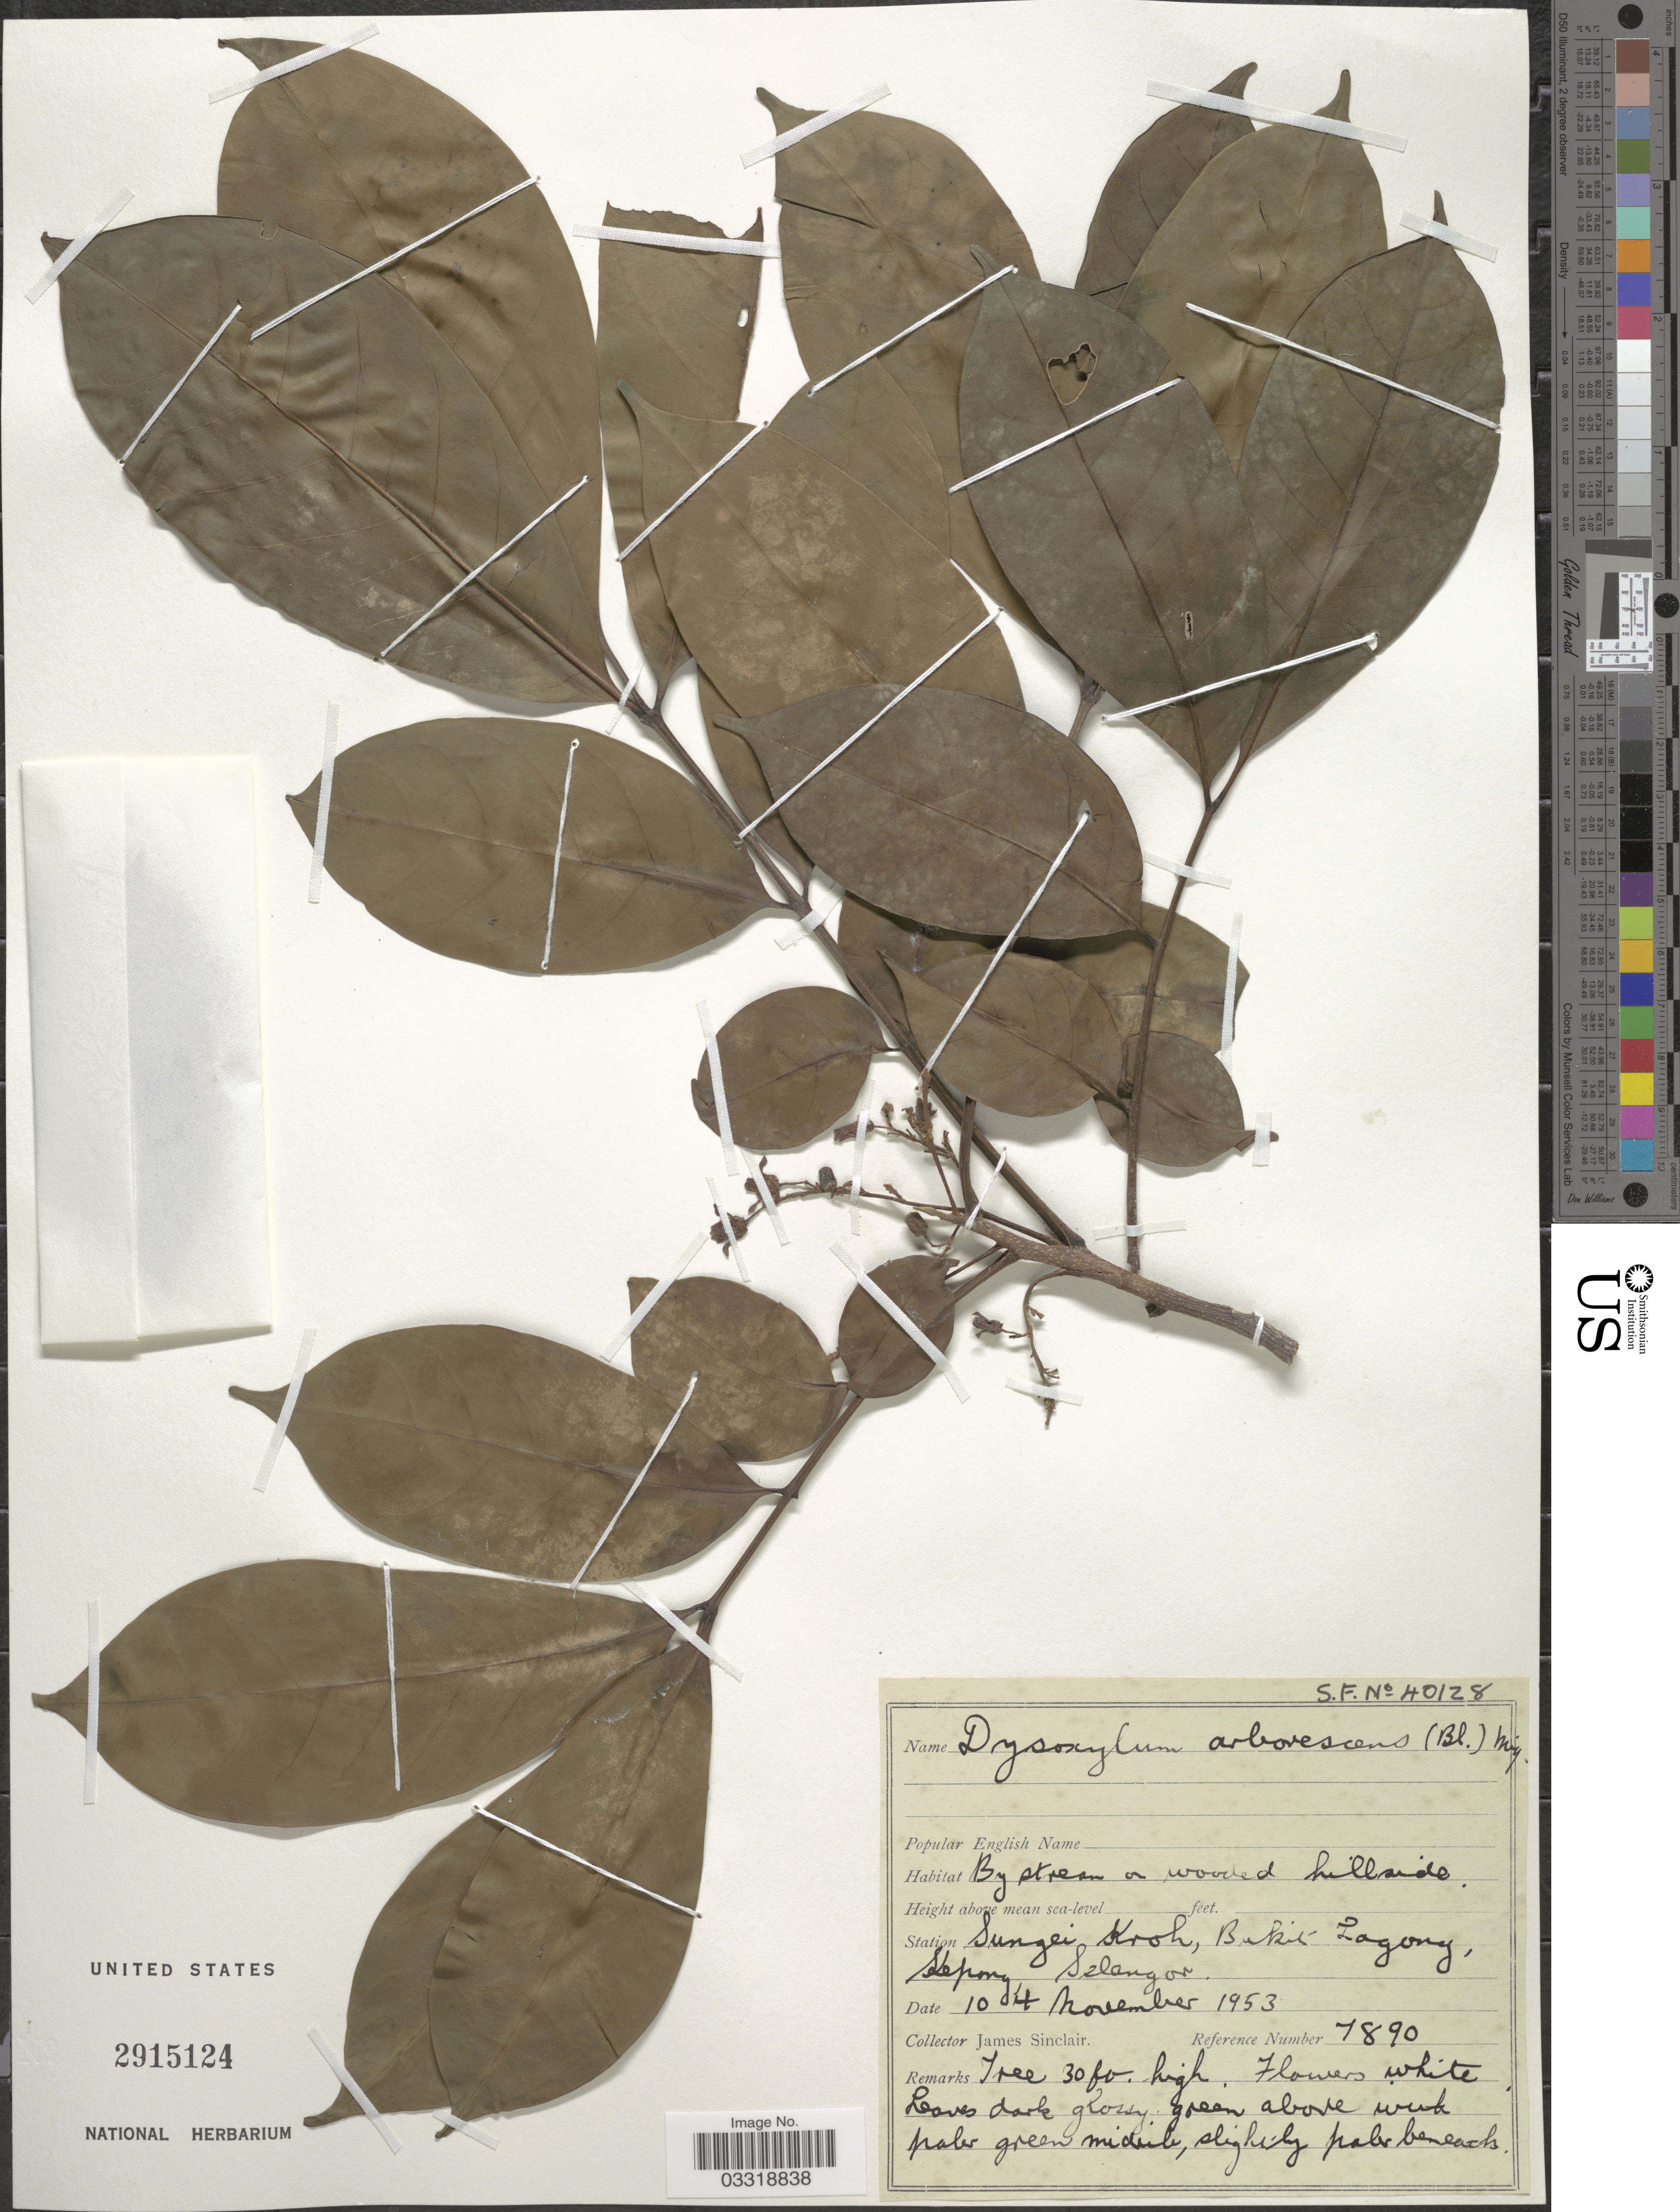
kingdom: Plantae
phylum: Tracheophyta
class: Magnoliopsida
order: Sapindales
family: Meliaceae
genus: Goniocheton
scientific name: Goniocheton arborescens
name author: Blume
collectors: J. Sinclair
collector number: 7890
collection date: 1953-11-10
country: Malaysia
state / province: Selangor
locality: Sungei Kroh, Bukit Lagong, Kepong.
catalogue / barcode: US 2915124